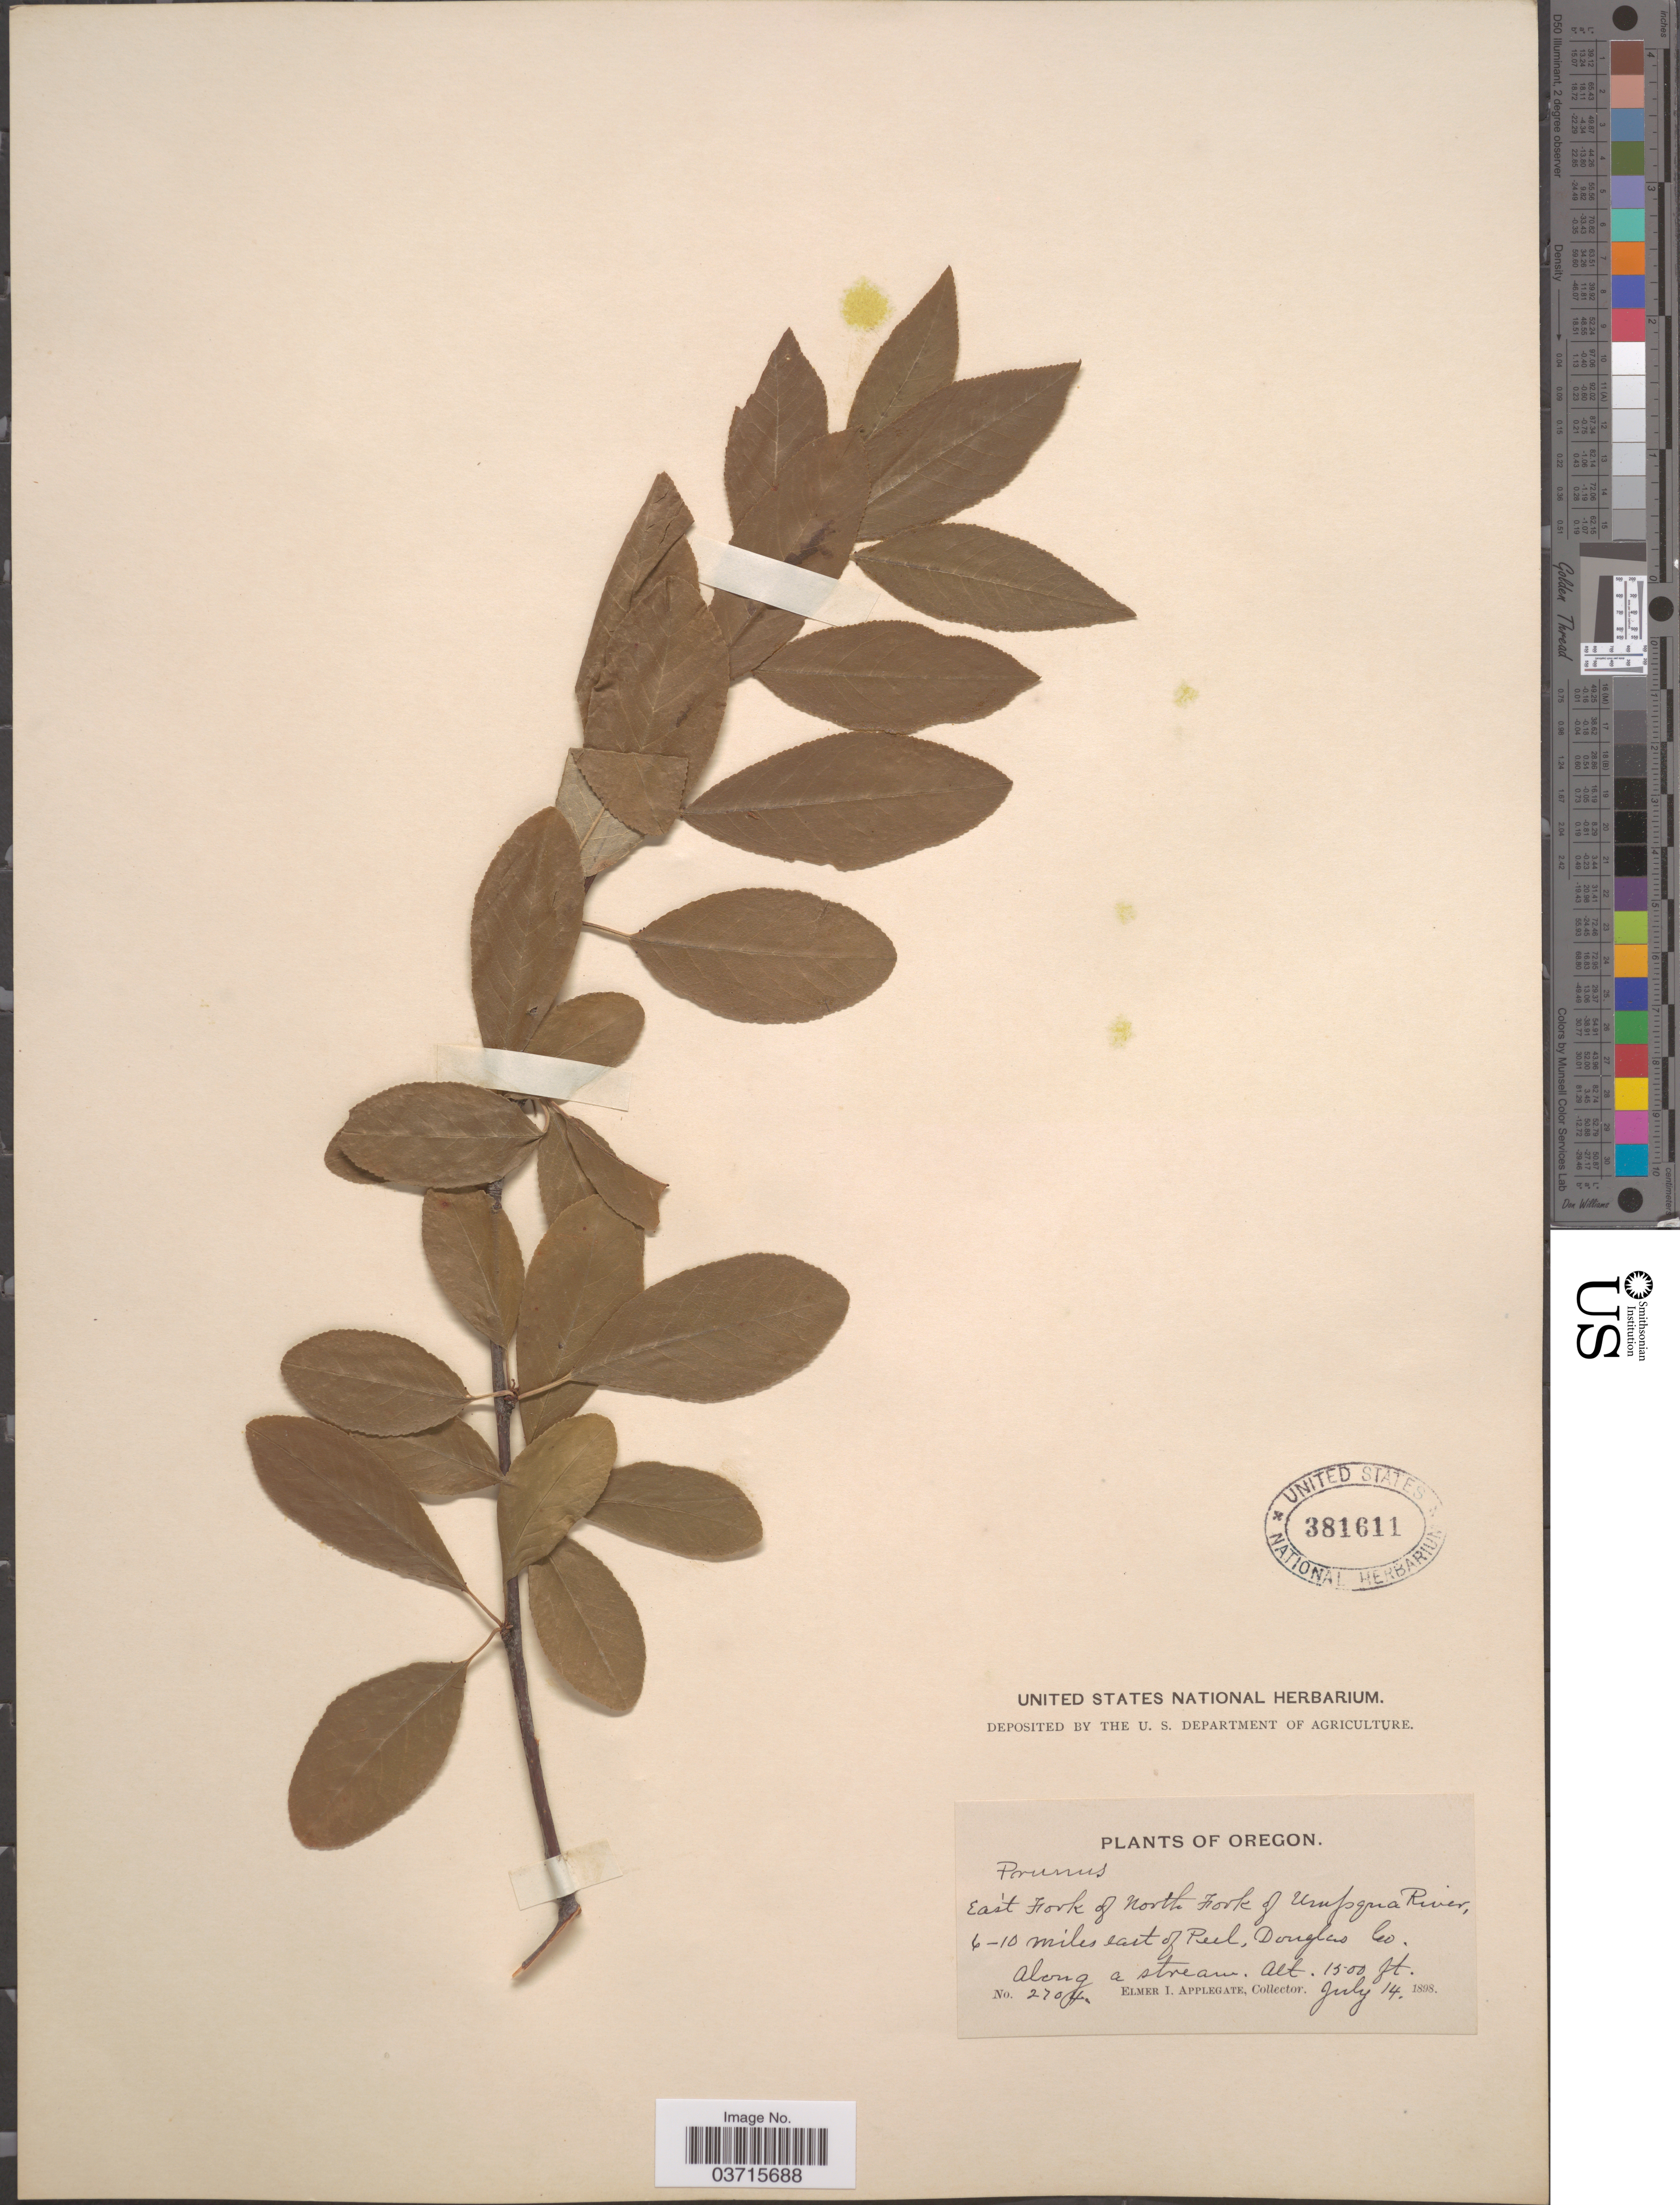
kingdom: Plantae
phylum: Tracheophyta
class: Magnoliopsida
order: Rosales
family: Rosaceae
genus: Prunus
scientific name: Prunus mollis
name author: Torr.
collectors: E. I. Applegate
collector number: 2704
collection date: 1898-07-14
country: United States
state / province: Oregon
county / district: Douglas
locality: East Fork of North Fork of Umpqua River, 6-10 miles east of Peel, Douglas Co. Along a stream.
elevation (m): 457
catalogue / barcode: US 381611